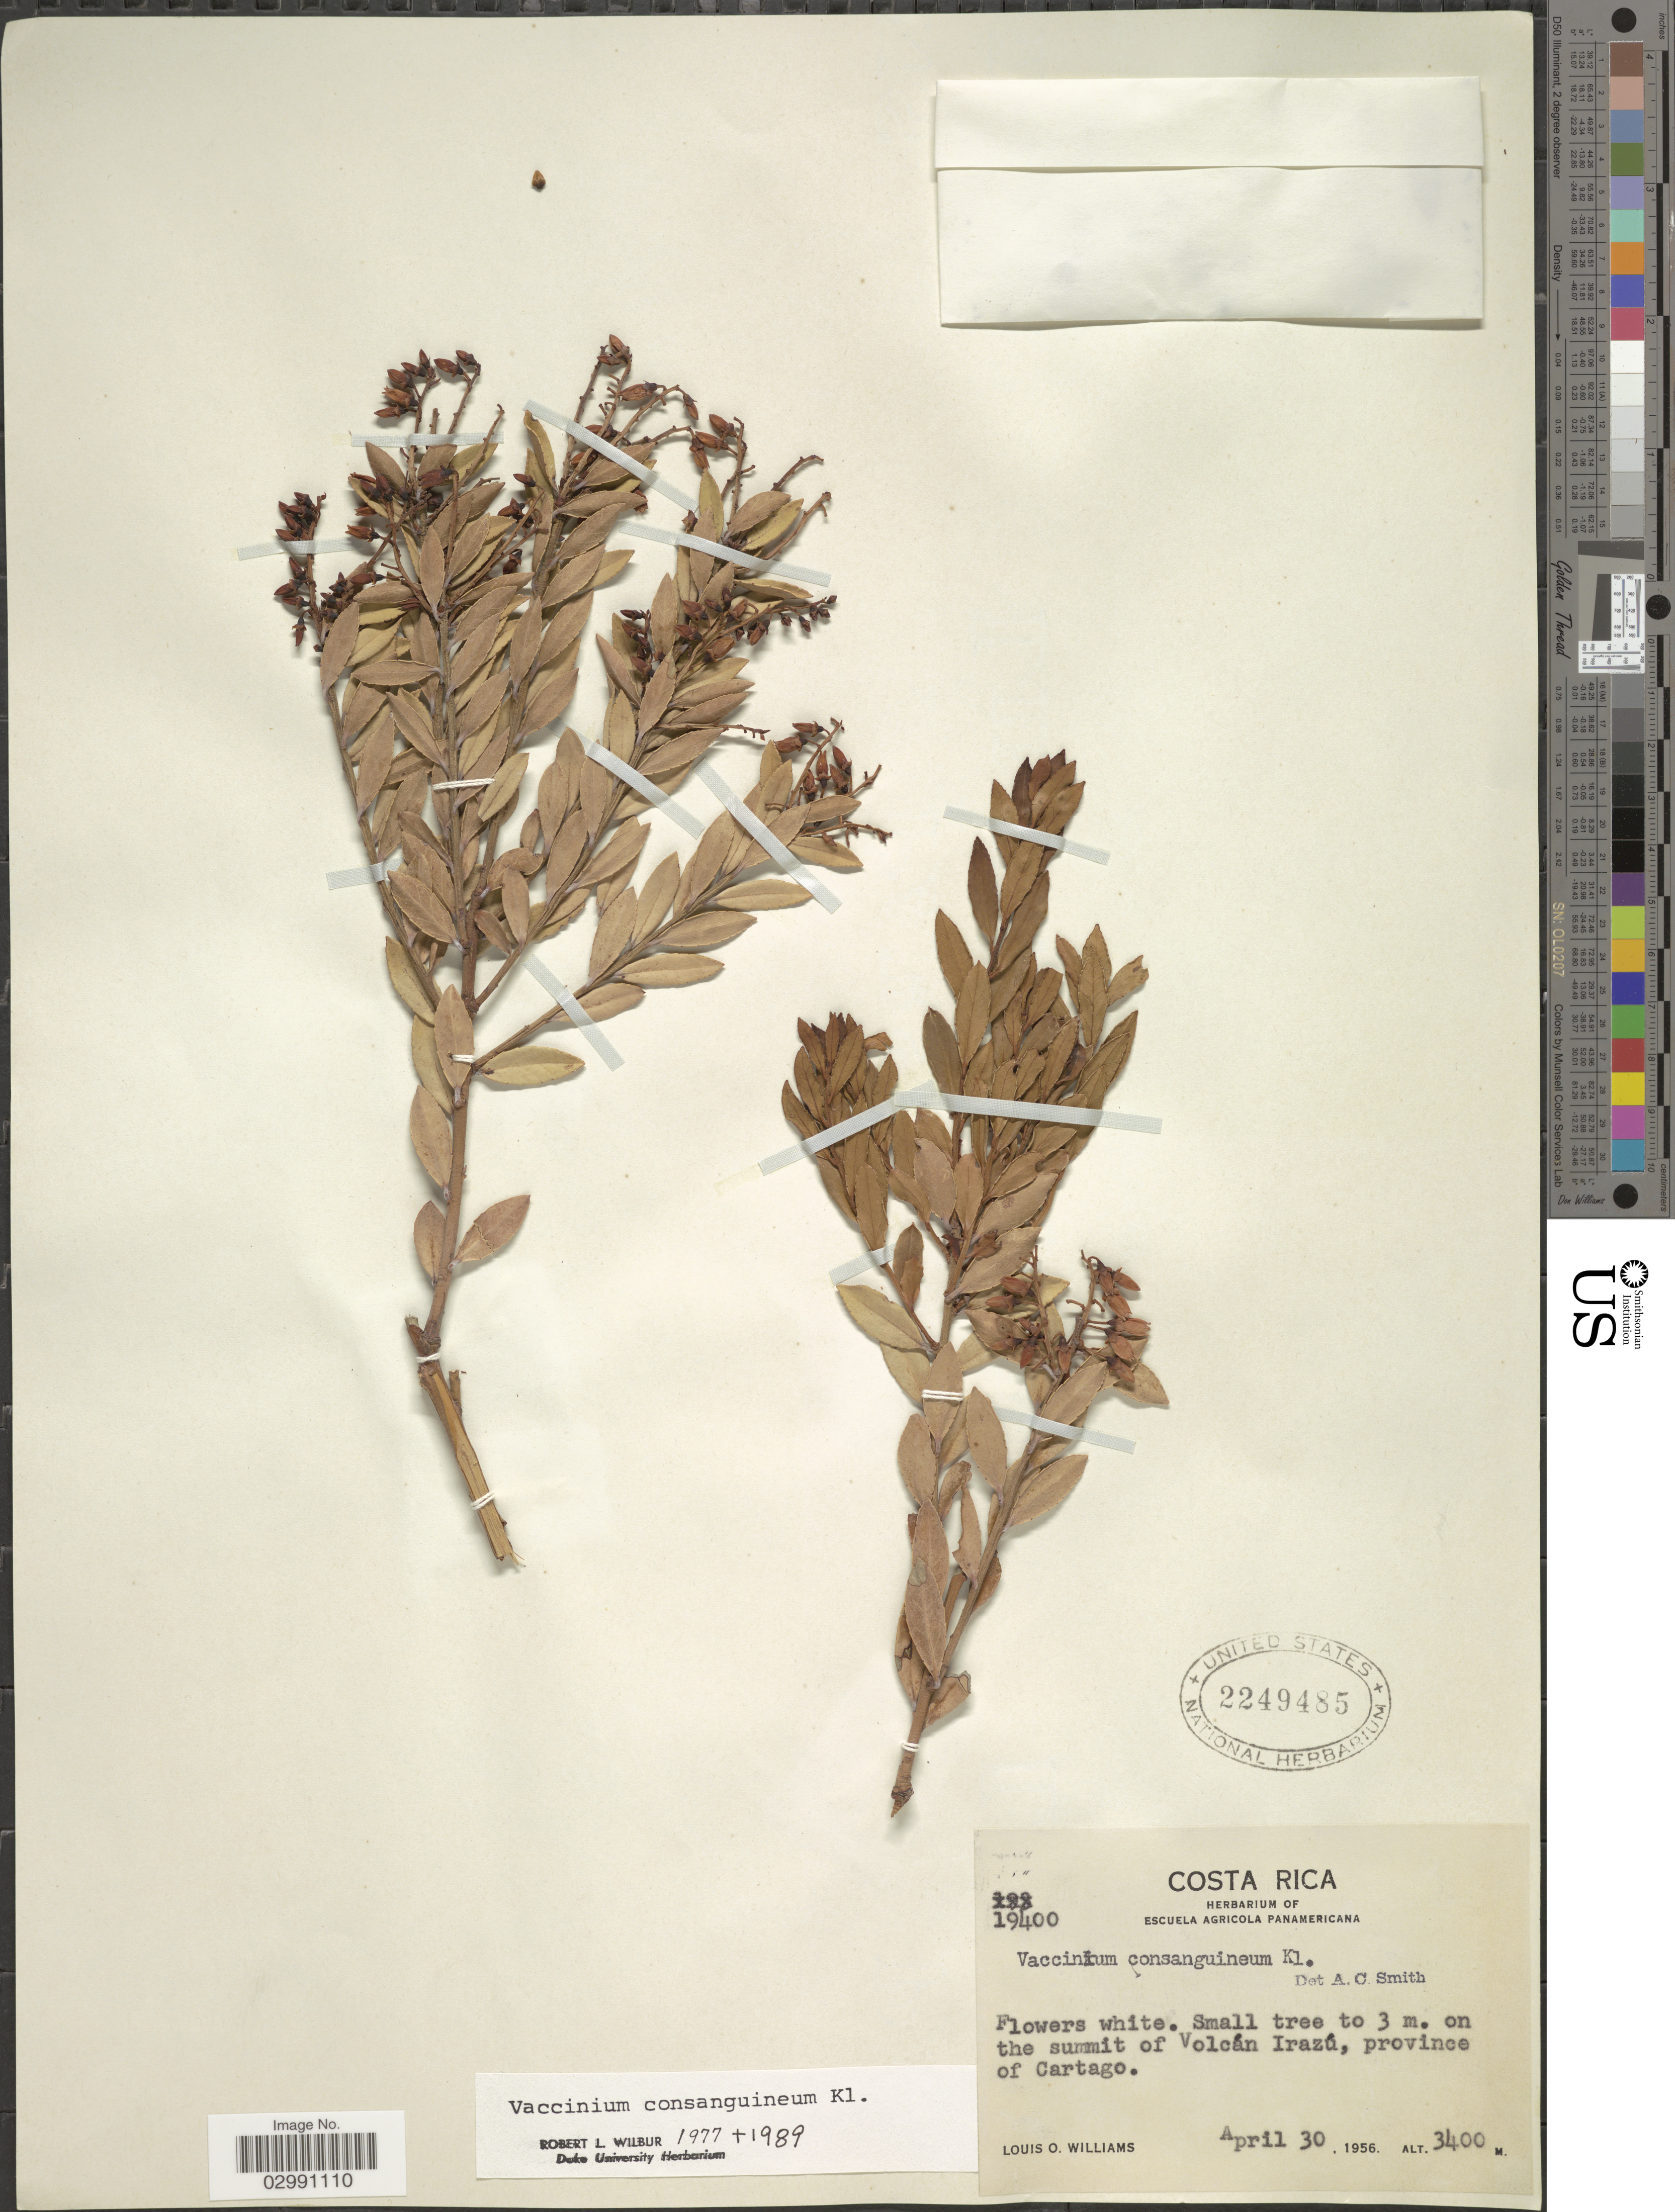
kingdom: Plantae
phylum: Tracheophyta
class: Magnoliopsida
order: Ericales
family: Ericaceae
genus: Vaccinium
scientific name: Vaccinium consanguineum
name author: Klotzsch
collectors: L. O. Williams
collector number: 19400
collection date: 1956-04-30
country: Costa Rica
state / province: Cartago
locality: Small tree to 3 m. on the summit of Volcán Irazú.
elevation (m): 3400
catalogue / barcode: US 2249485